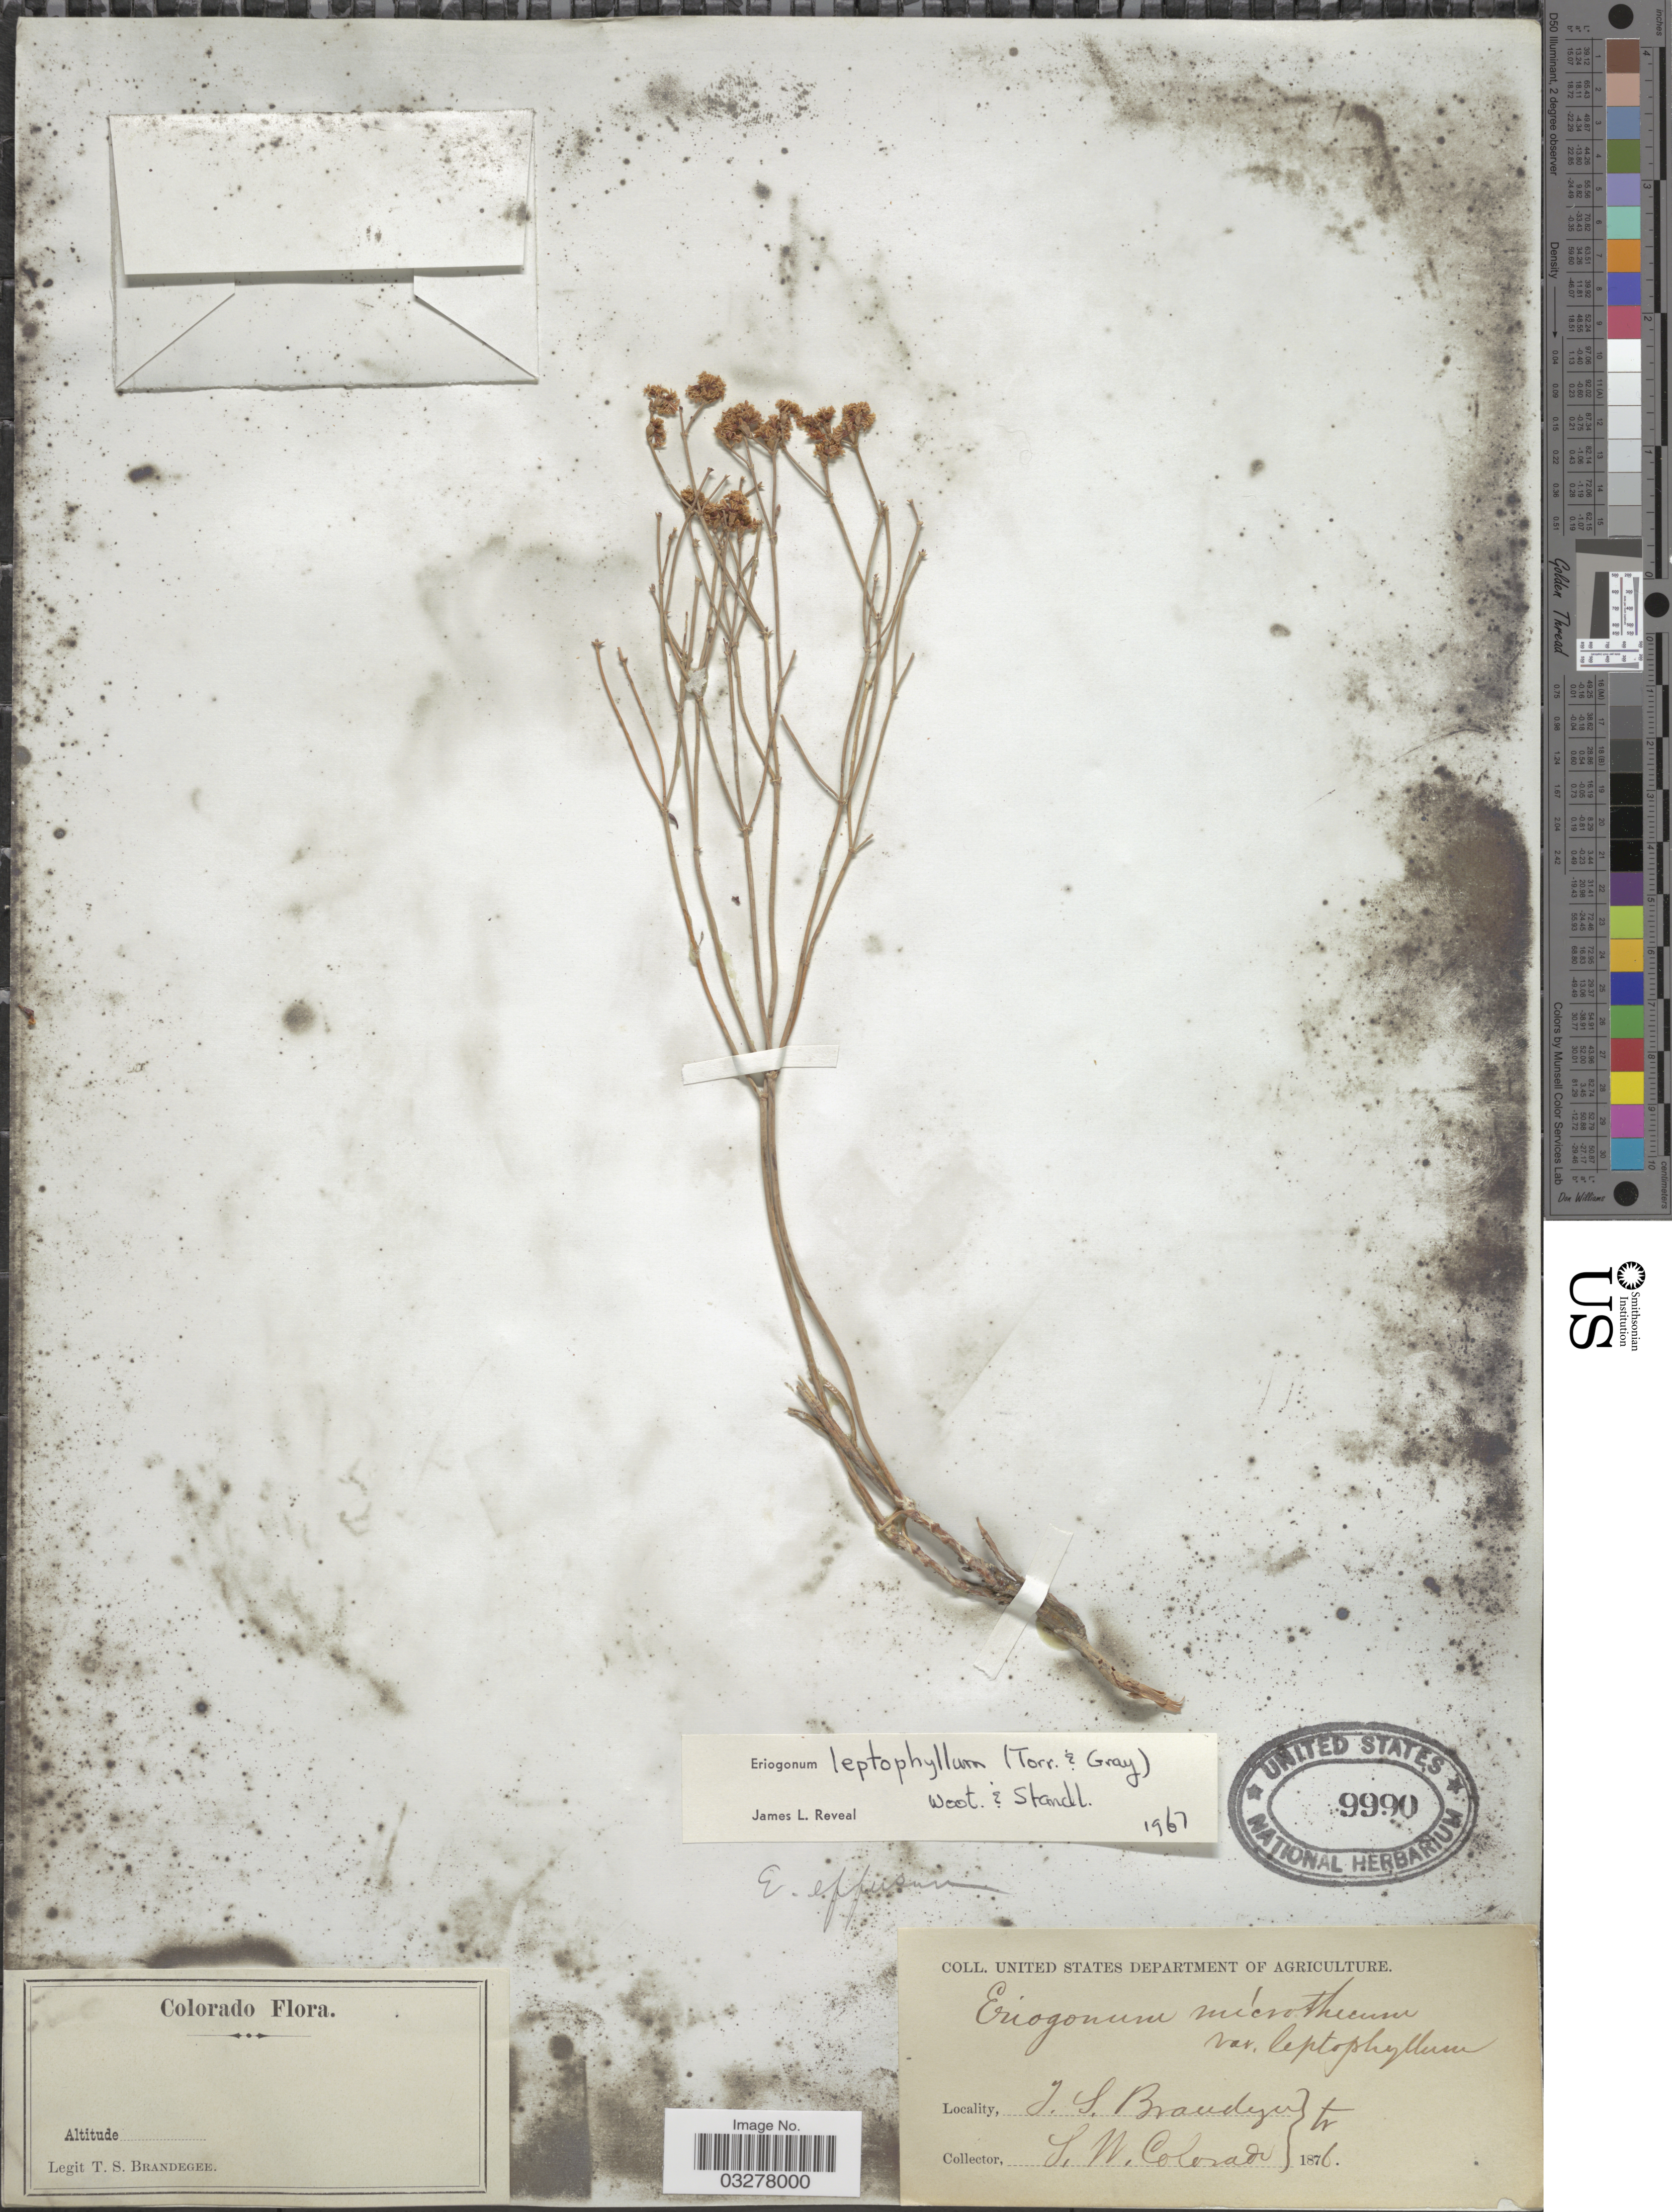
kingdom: Plantae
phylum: Tracheophyta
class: Magnoliopsida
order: Caryophyllales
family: Polygonaceae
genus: Eriogonum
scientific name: Eriogonum leptophyllum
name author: (Torr.) Wooton & Standl.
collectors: T. S. Brandegee (herbarium)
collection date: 1876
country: United States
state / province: Colorado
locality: S. W. Colorado.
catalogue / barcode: US 9990